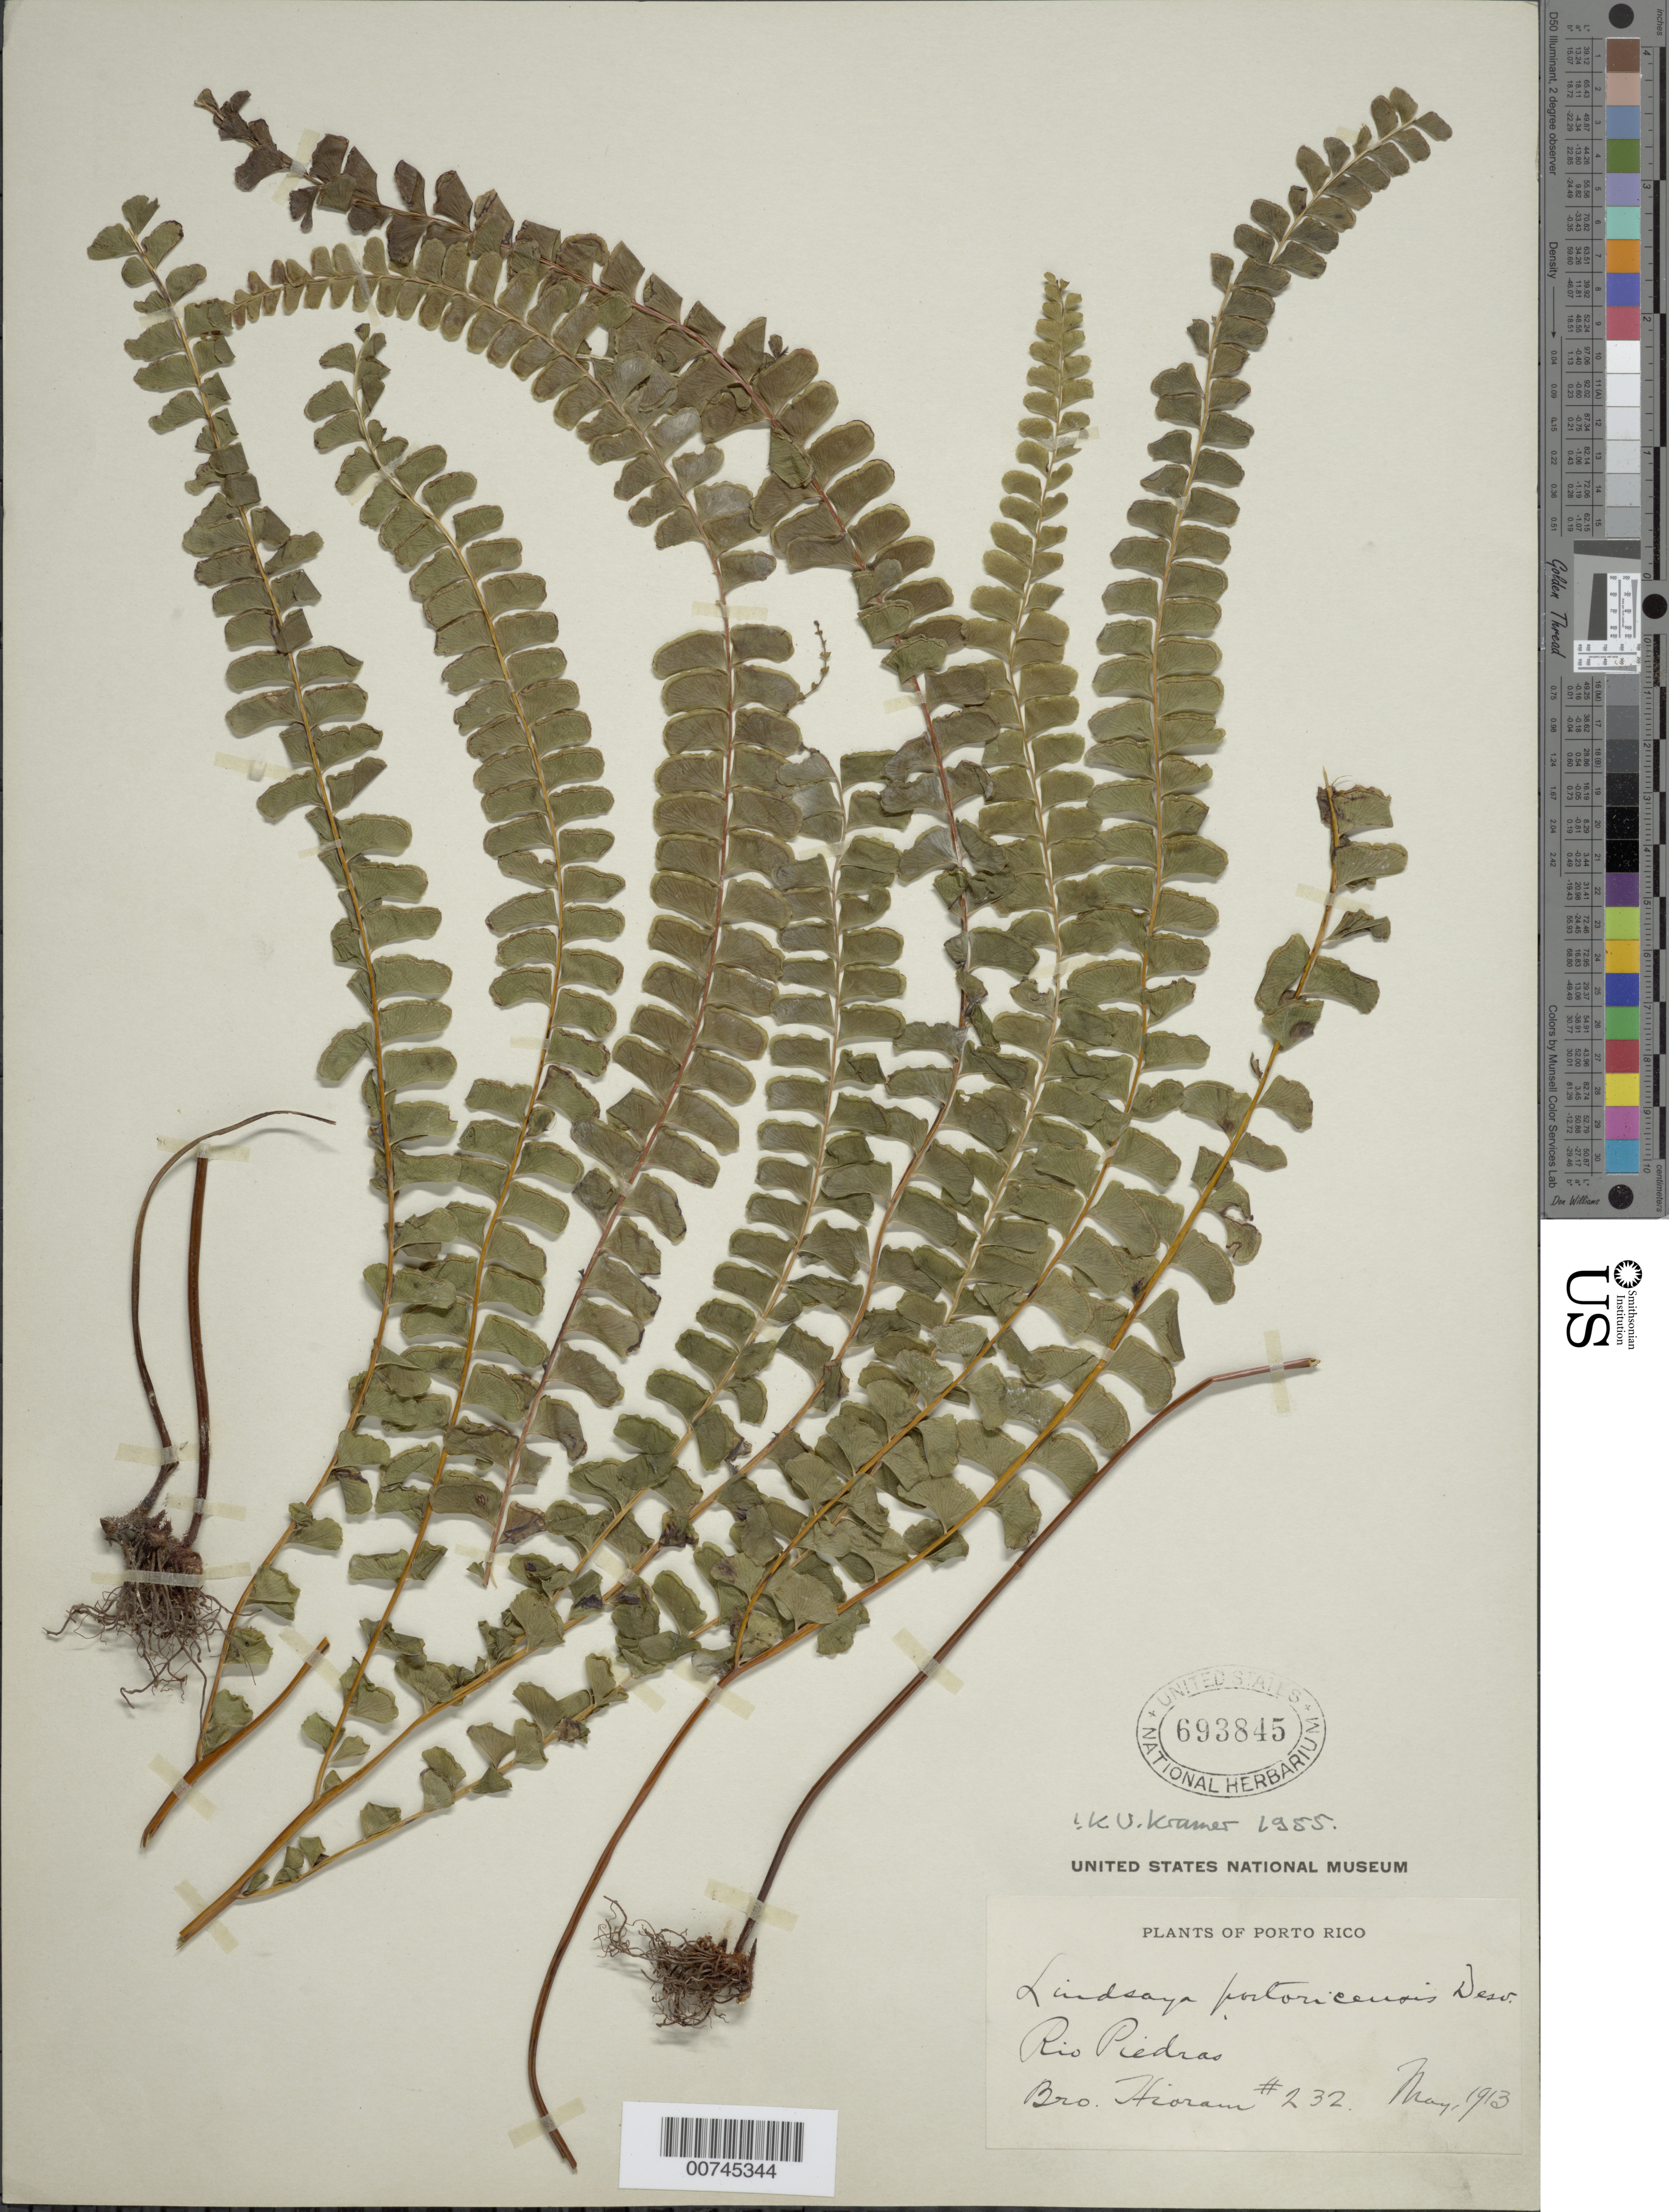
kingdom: Plantae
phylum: Tracheophyta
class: Polypodiopsida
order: Polypodiales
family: Lindsaeaceae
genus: Lindsaea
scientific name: Lindsaea portoricensis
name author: Desv.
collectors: Bro. Hioram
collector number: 232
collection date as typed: May 1913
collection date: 1913-05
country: Puerto Rico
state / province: San Juan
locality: Rio Piedras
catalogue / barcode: US 693845